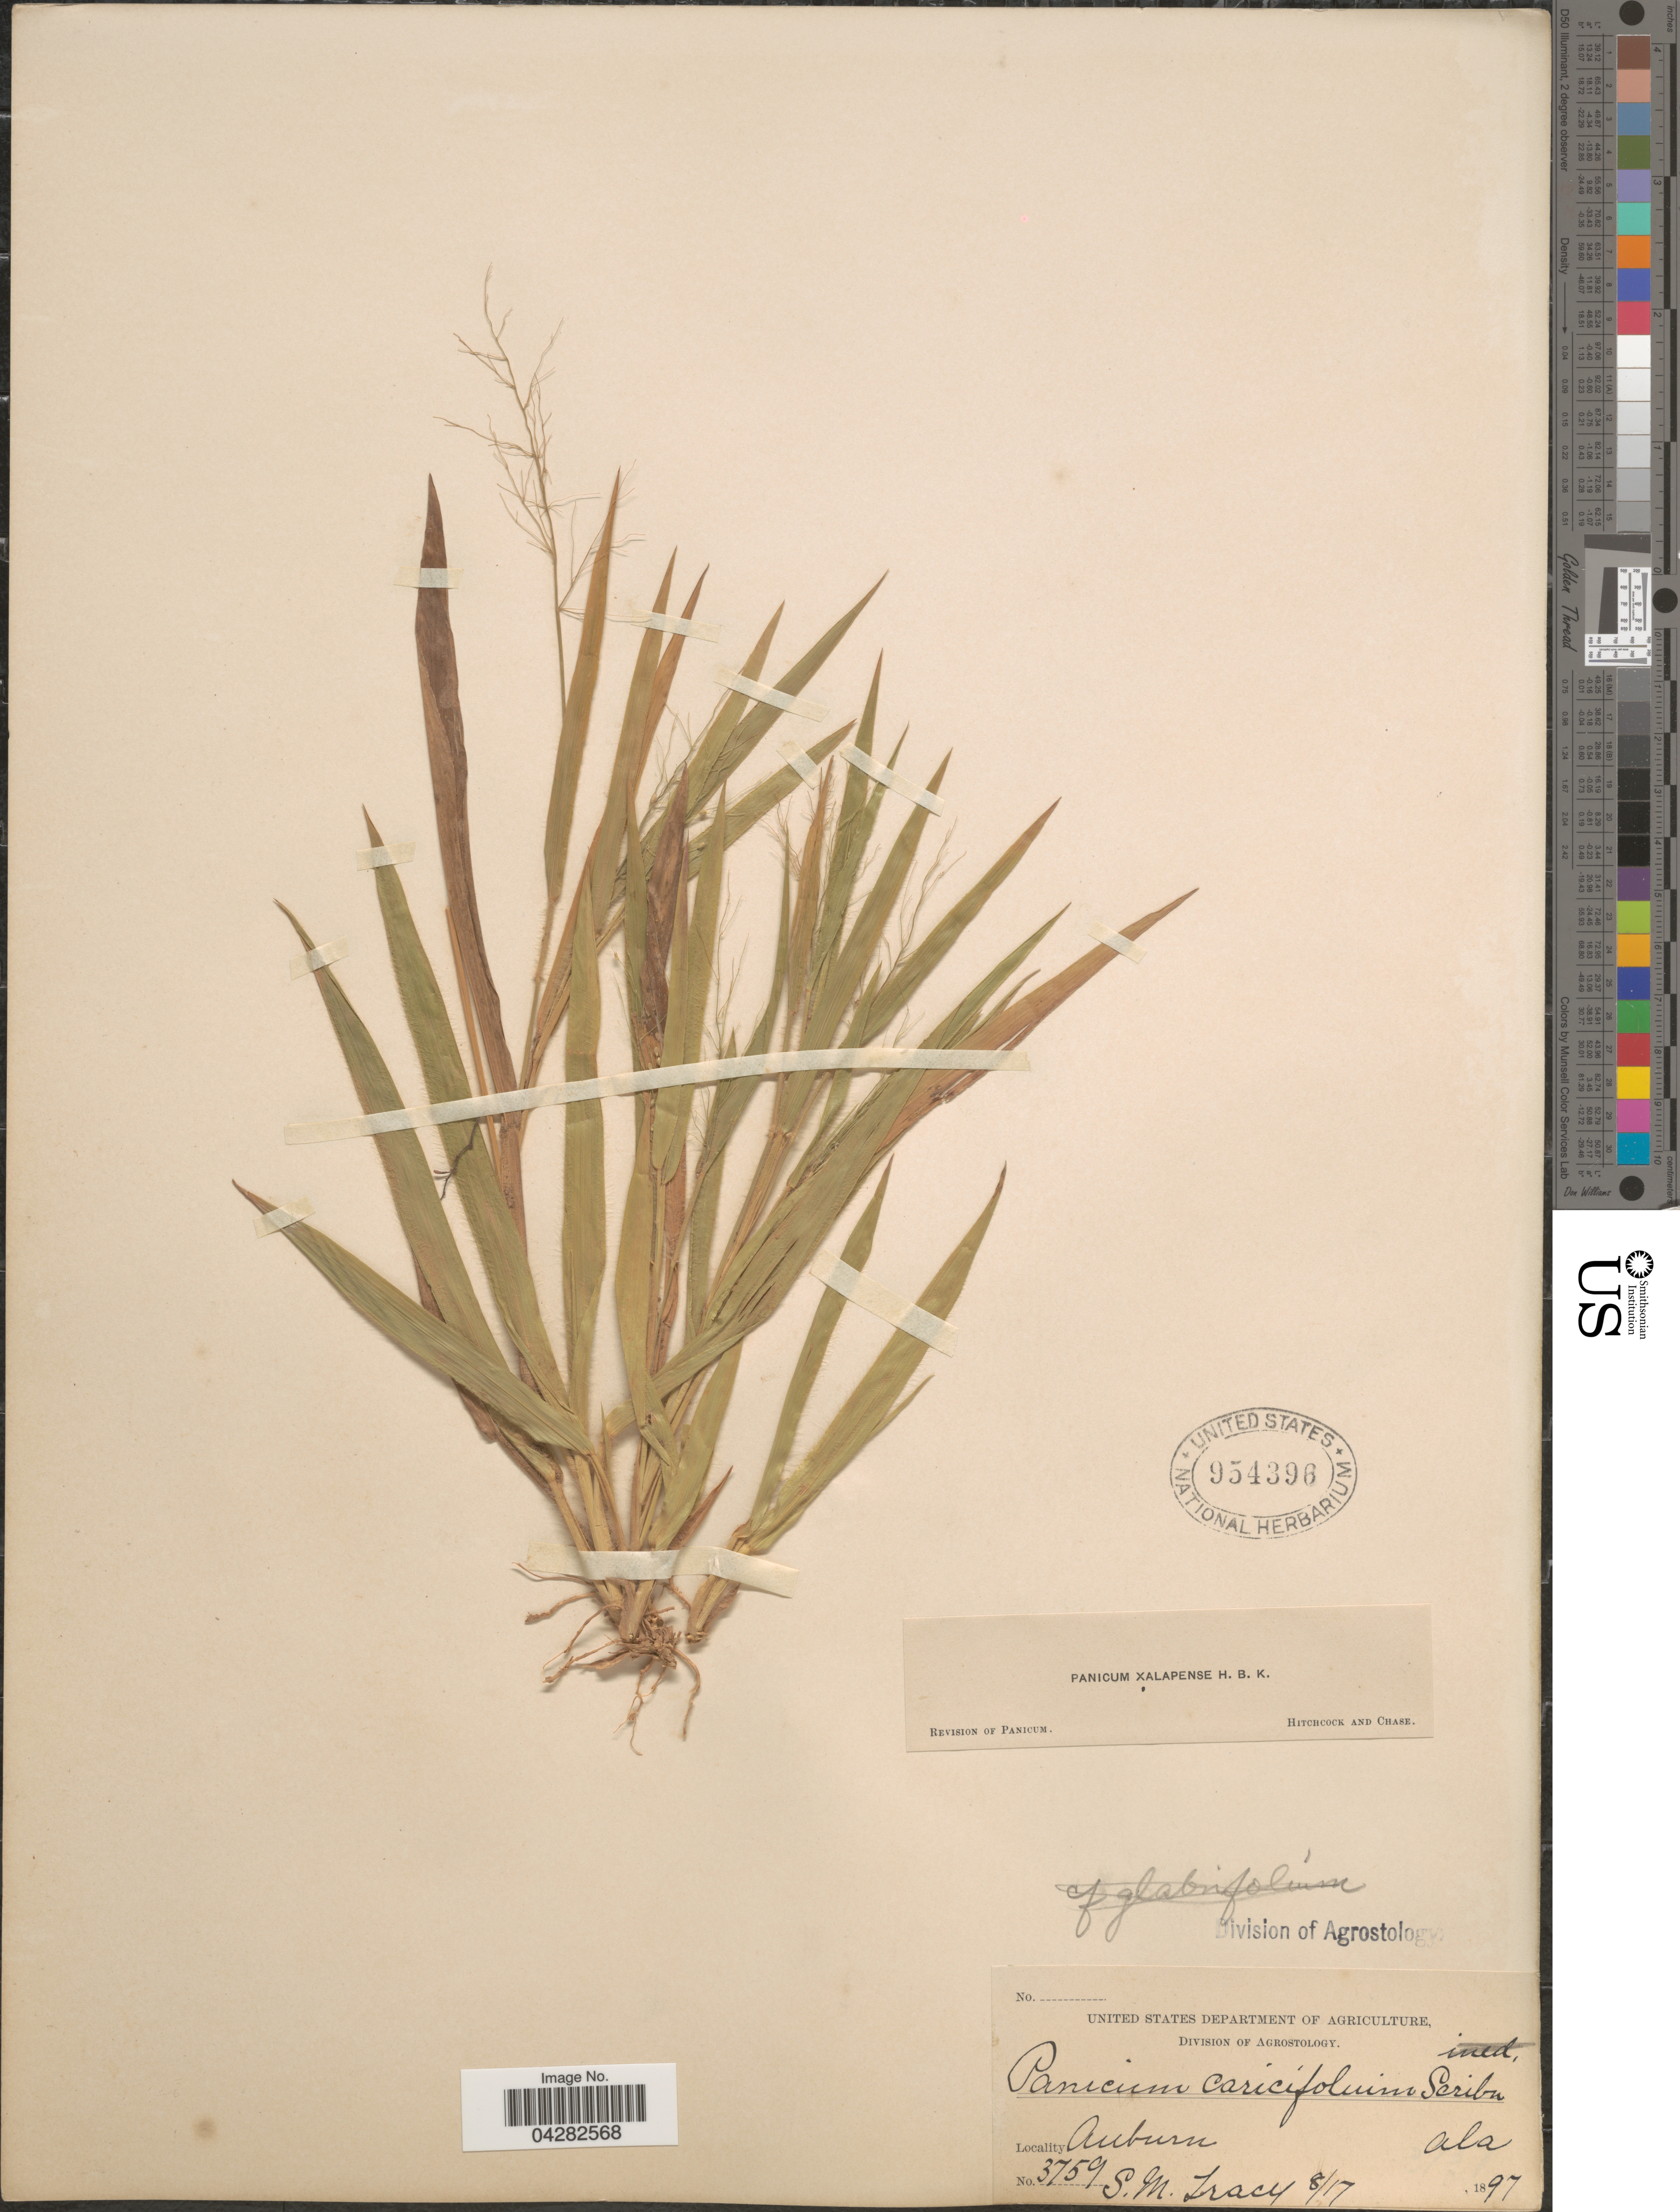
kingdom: Plantae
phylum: Tracheophyta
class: Liliopsida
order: Poales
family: Poaceae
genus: Dichanthelium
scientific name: Dichanthelium laxiflorum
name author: (Lam.) Gould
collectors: S. M. Tracy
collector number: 3759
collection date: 1897-08-17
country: United States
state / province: Alabama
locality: Auburn.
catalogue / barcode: US 954396